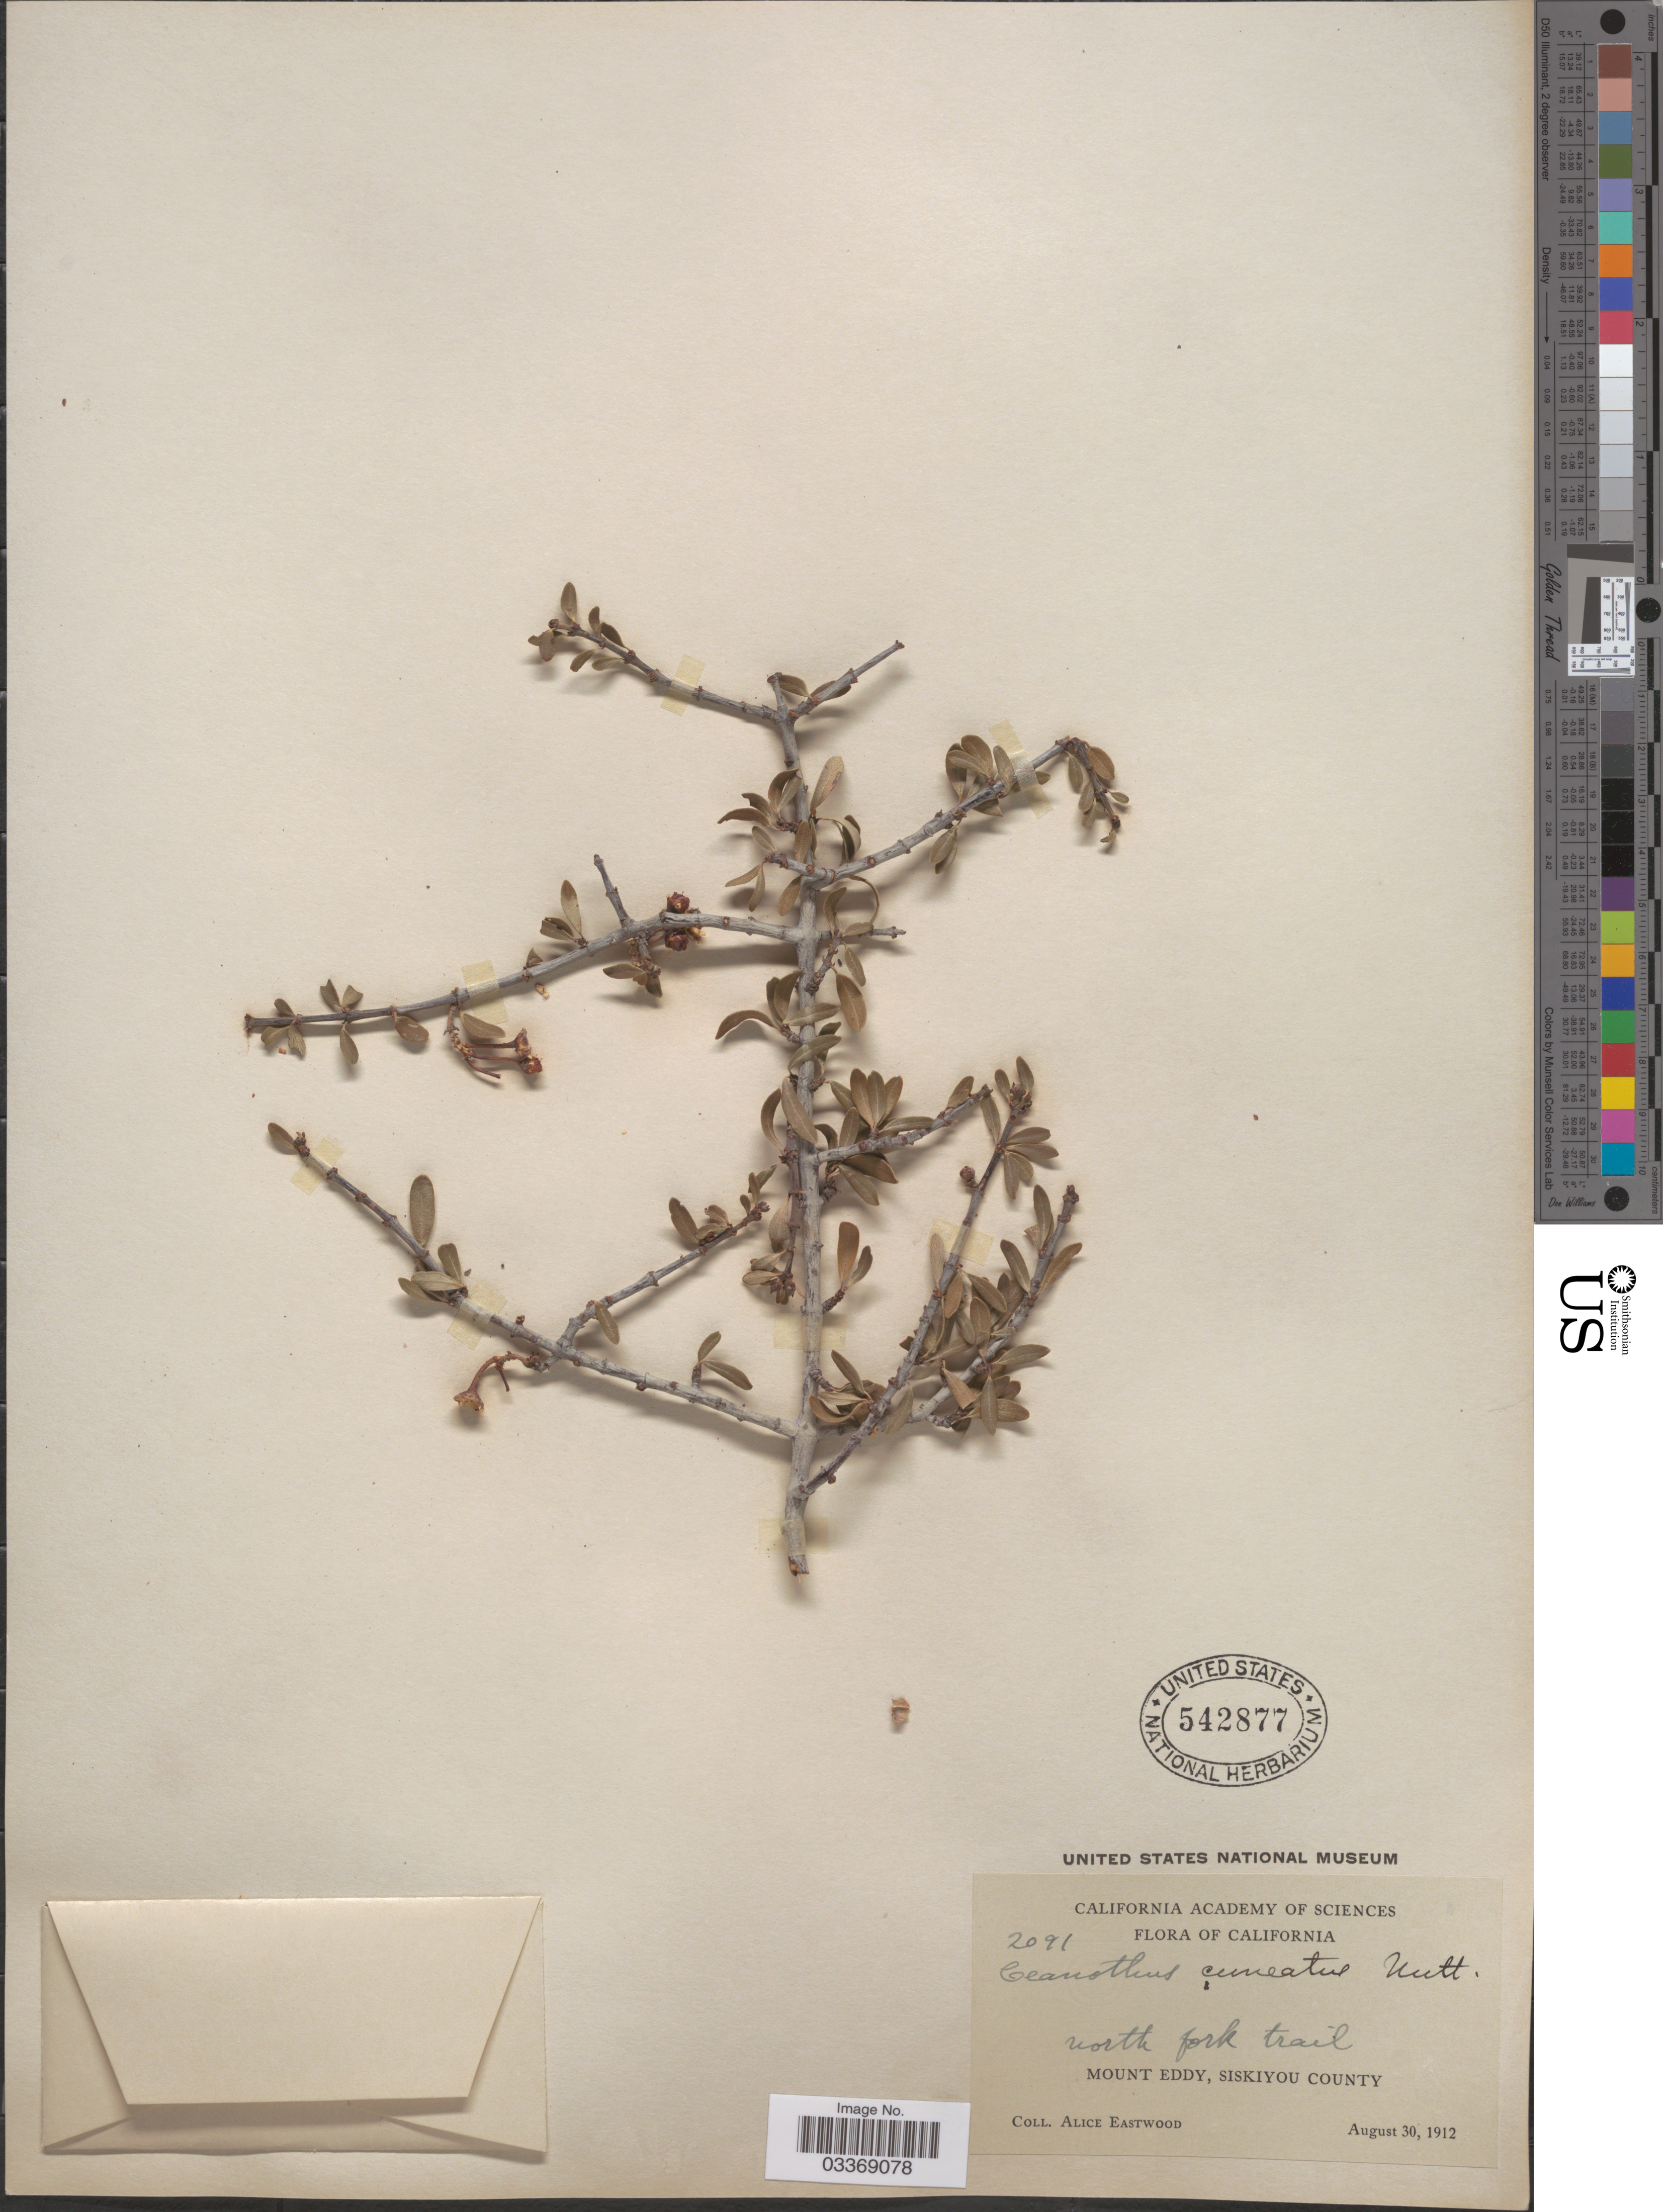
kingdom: Plantae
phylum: Tracheophyta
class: Magnoliopsida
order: Rosales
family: Rhamnaceae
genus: Ceanothus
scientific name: Ceanothus cuneatus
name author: (Hook.) Nutt.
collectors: A. Eastwood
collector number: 2091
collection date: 1912-08-30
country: United States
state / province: California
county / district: Siskiyou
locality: North fork trail. Mount Eddy, Siskiyou County.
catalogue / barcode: US 542877